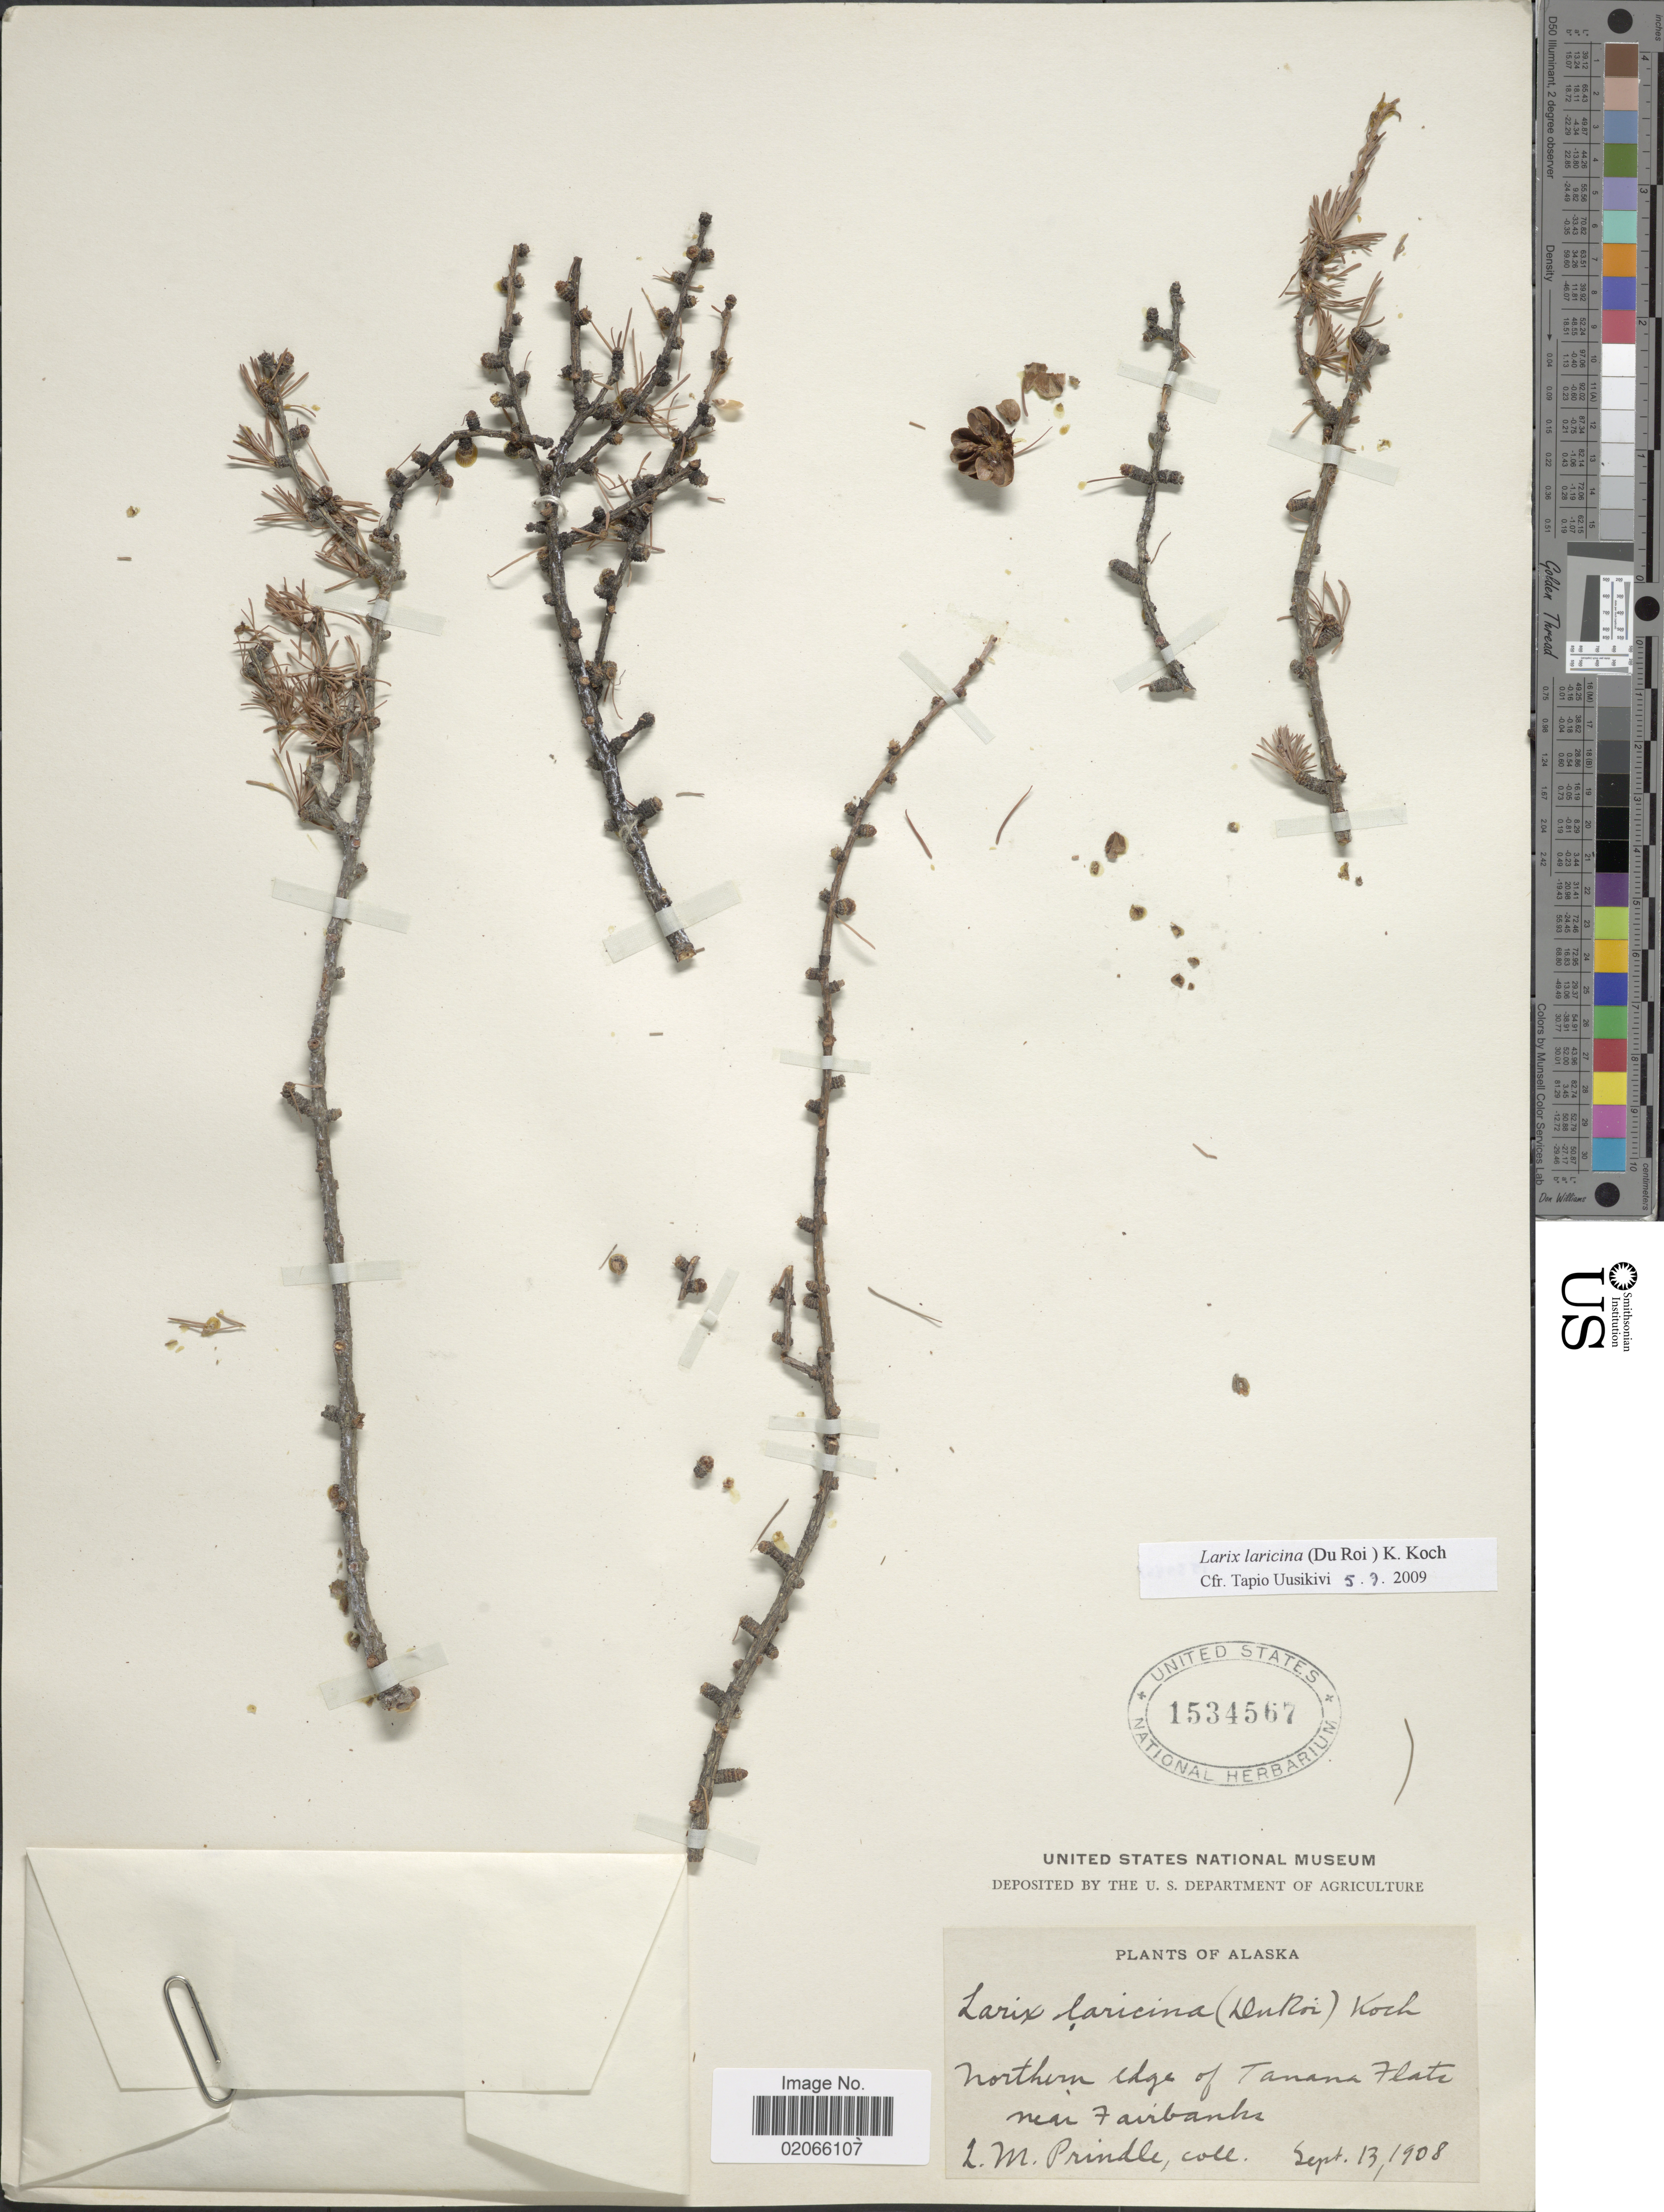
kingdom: Plantae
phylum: Tracheophyta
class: Pinopsida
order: Pinales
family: Pinaceae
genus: Larix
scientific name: Larix laricina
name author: (Du Roi) K. Koch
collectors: L. Prindle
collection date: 1908-09-13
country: United States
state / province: Alaska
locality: Alaska. Northern edge of Tanana Flats near Fairbanks.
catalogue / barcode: US 15834567